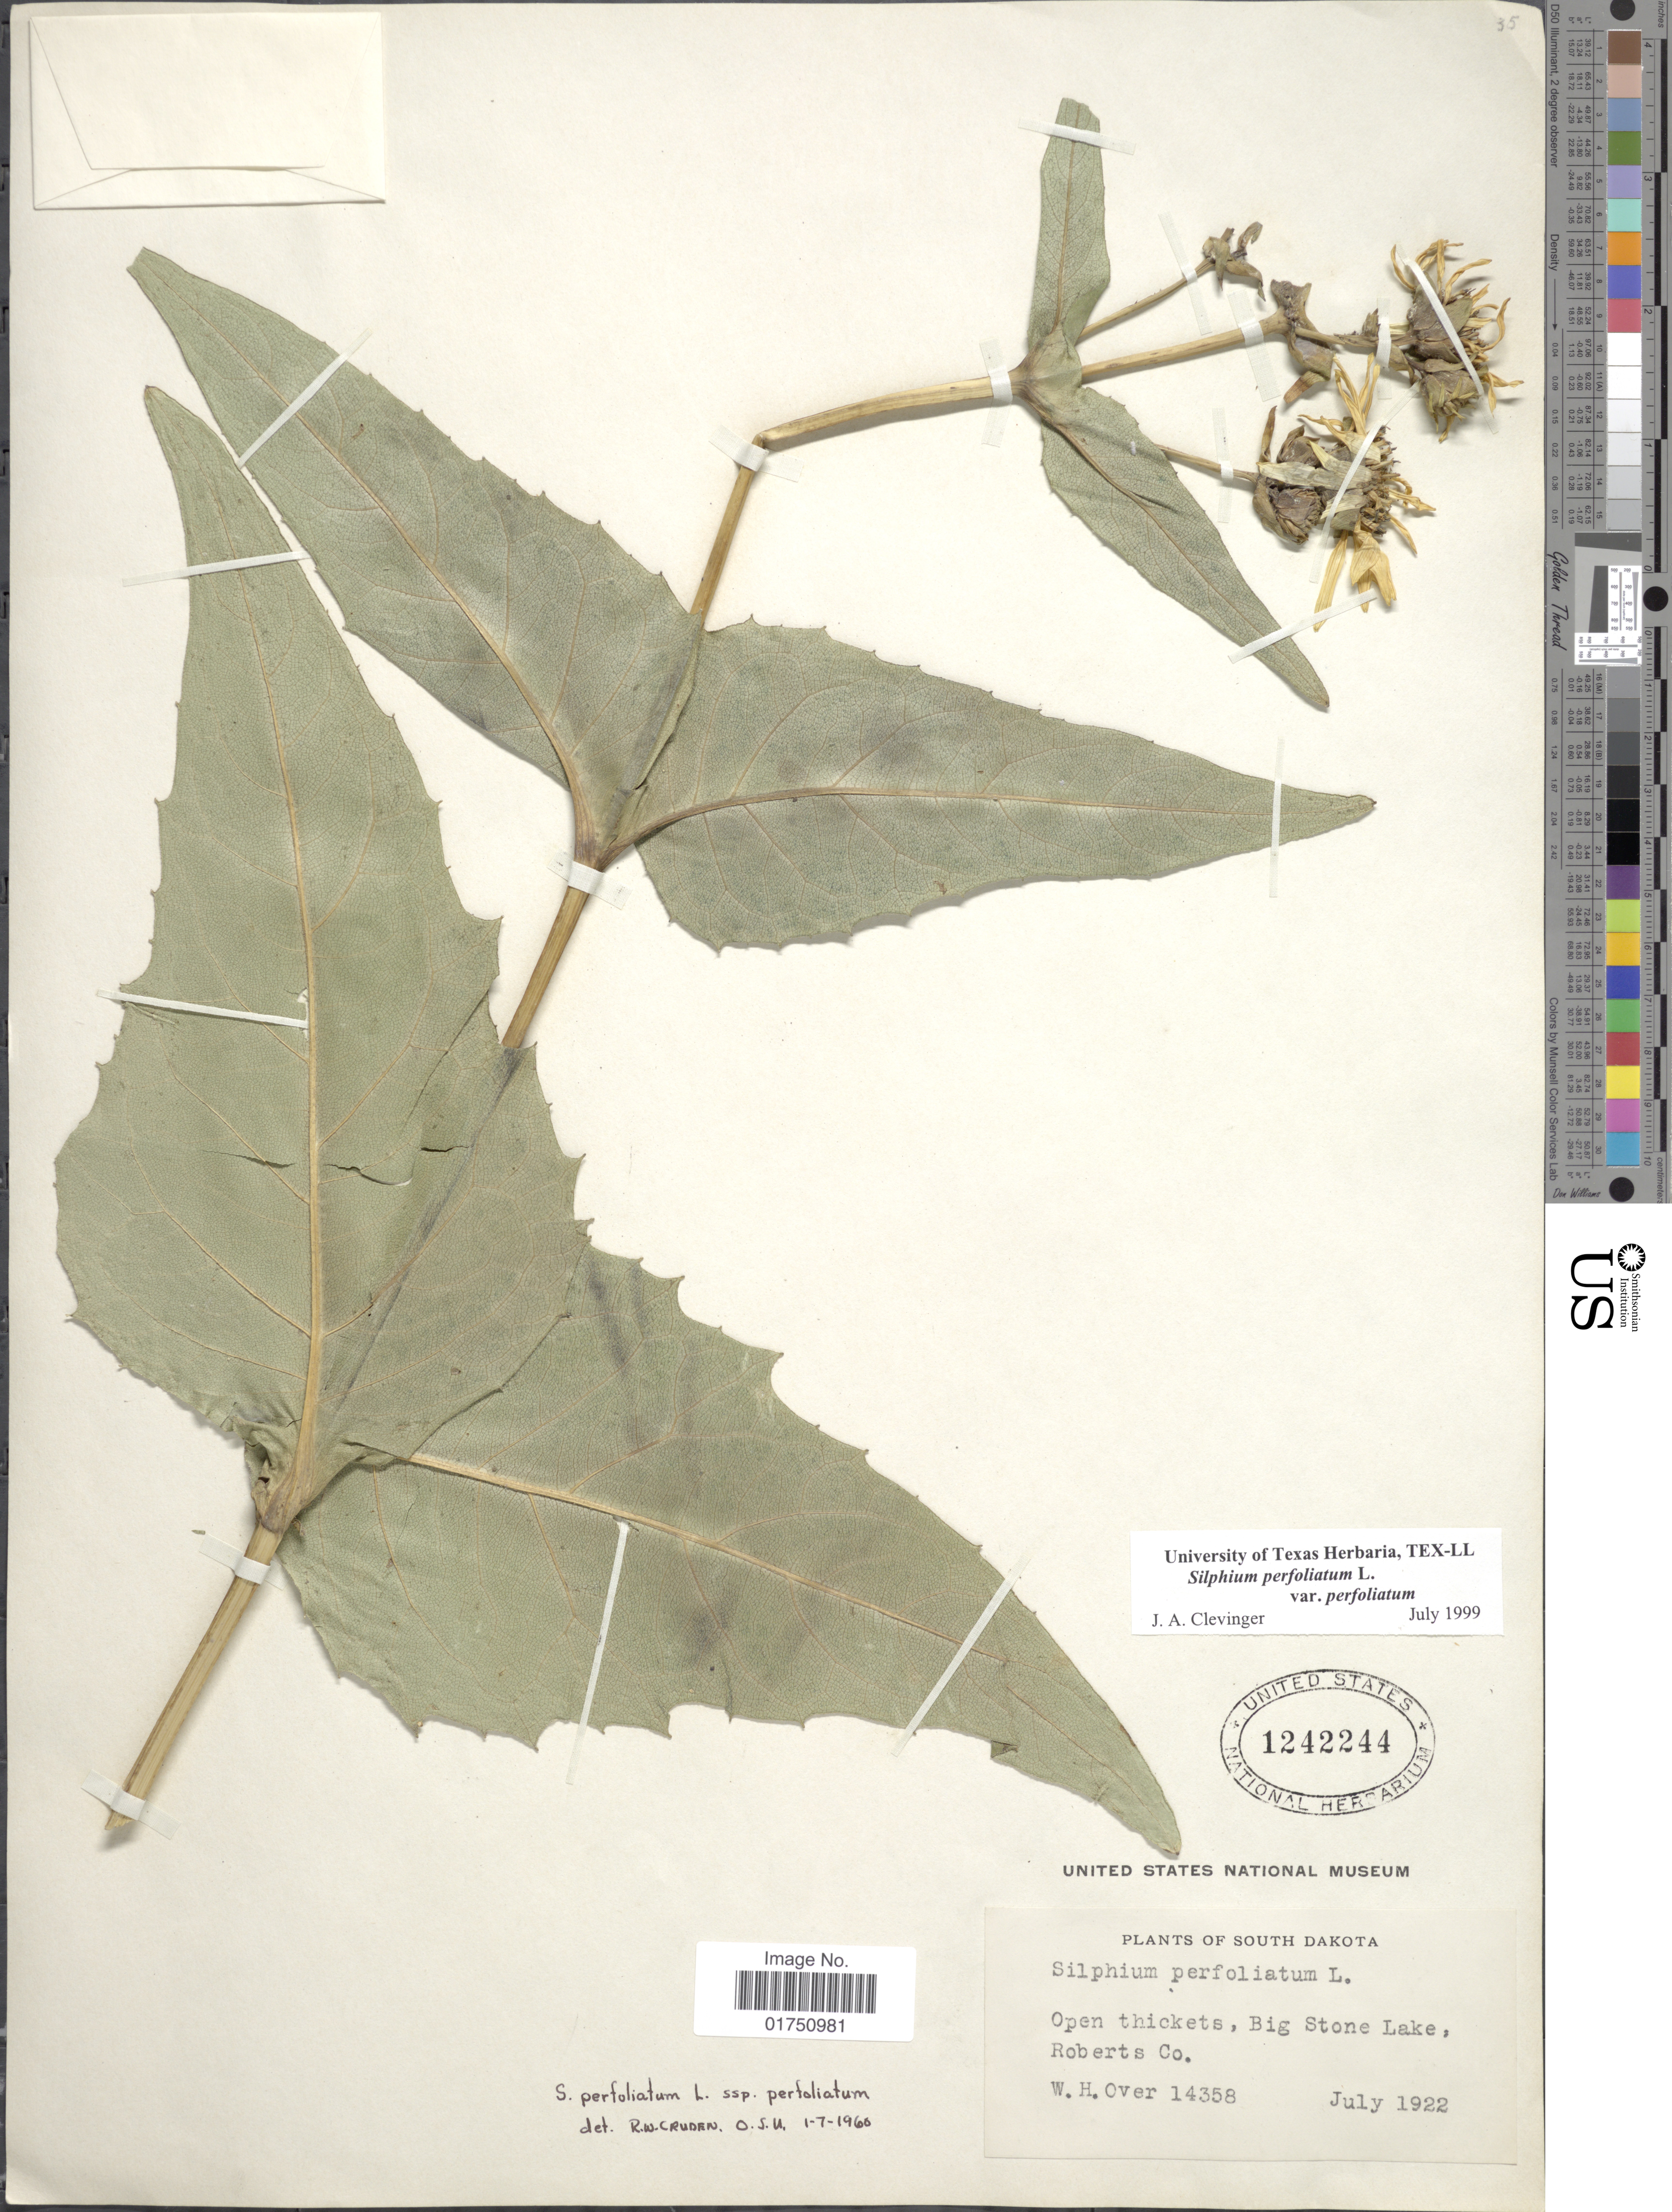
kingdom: Plantae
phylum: Tracheophyta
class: Magnoliopsida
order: Asterales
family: Asteraceae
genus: Silphium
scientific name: Silphium perfoliatum var. perfoliatum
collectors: W. Over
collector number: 14358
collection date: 1922-07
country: United States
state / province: South Dakota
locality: Open thickets, Big Stone Lake, Roberts Co.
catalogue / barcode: US 1242244